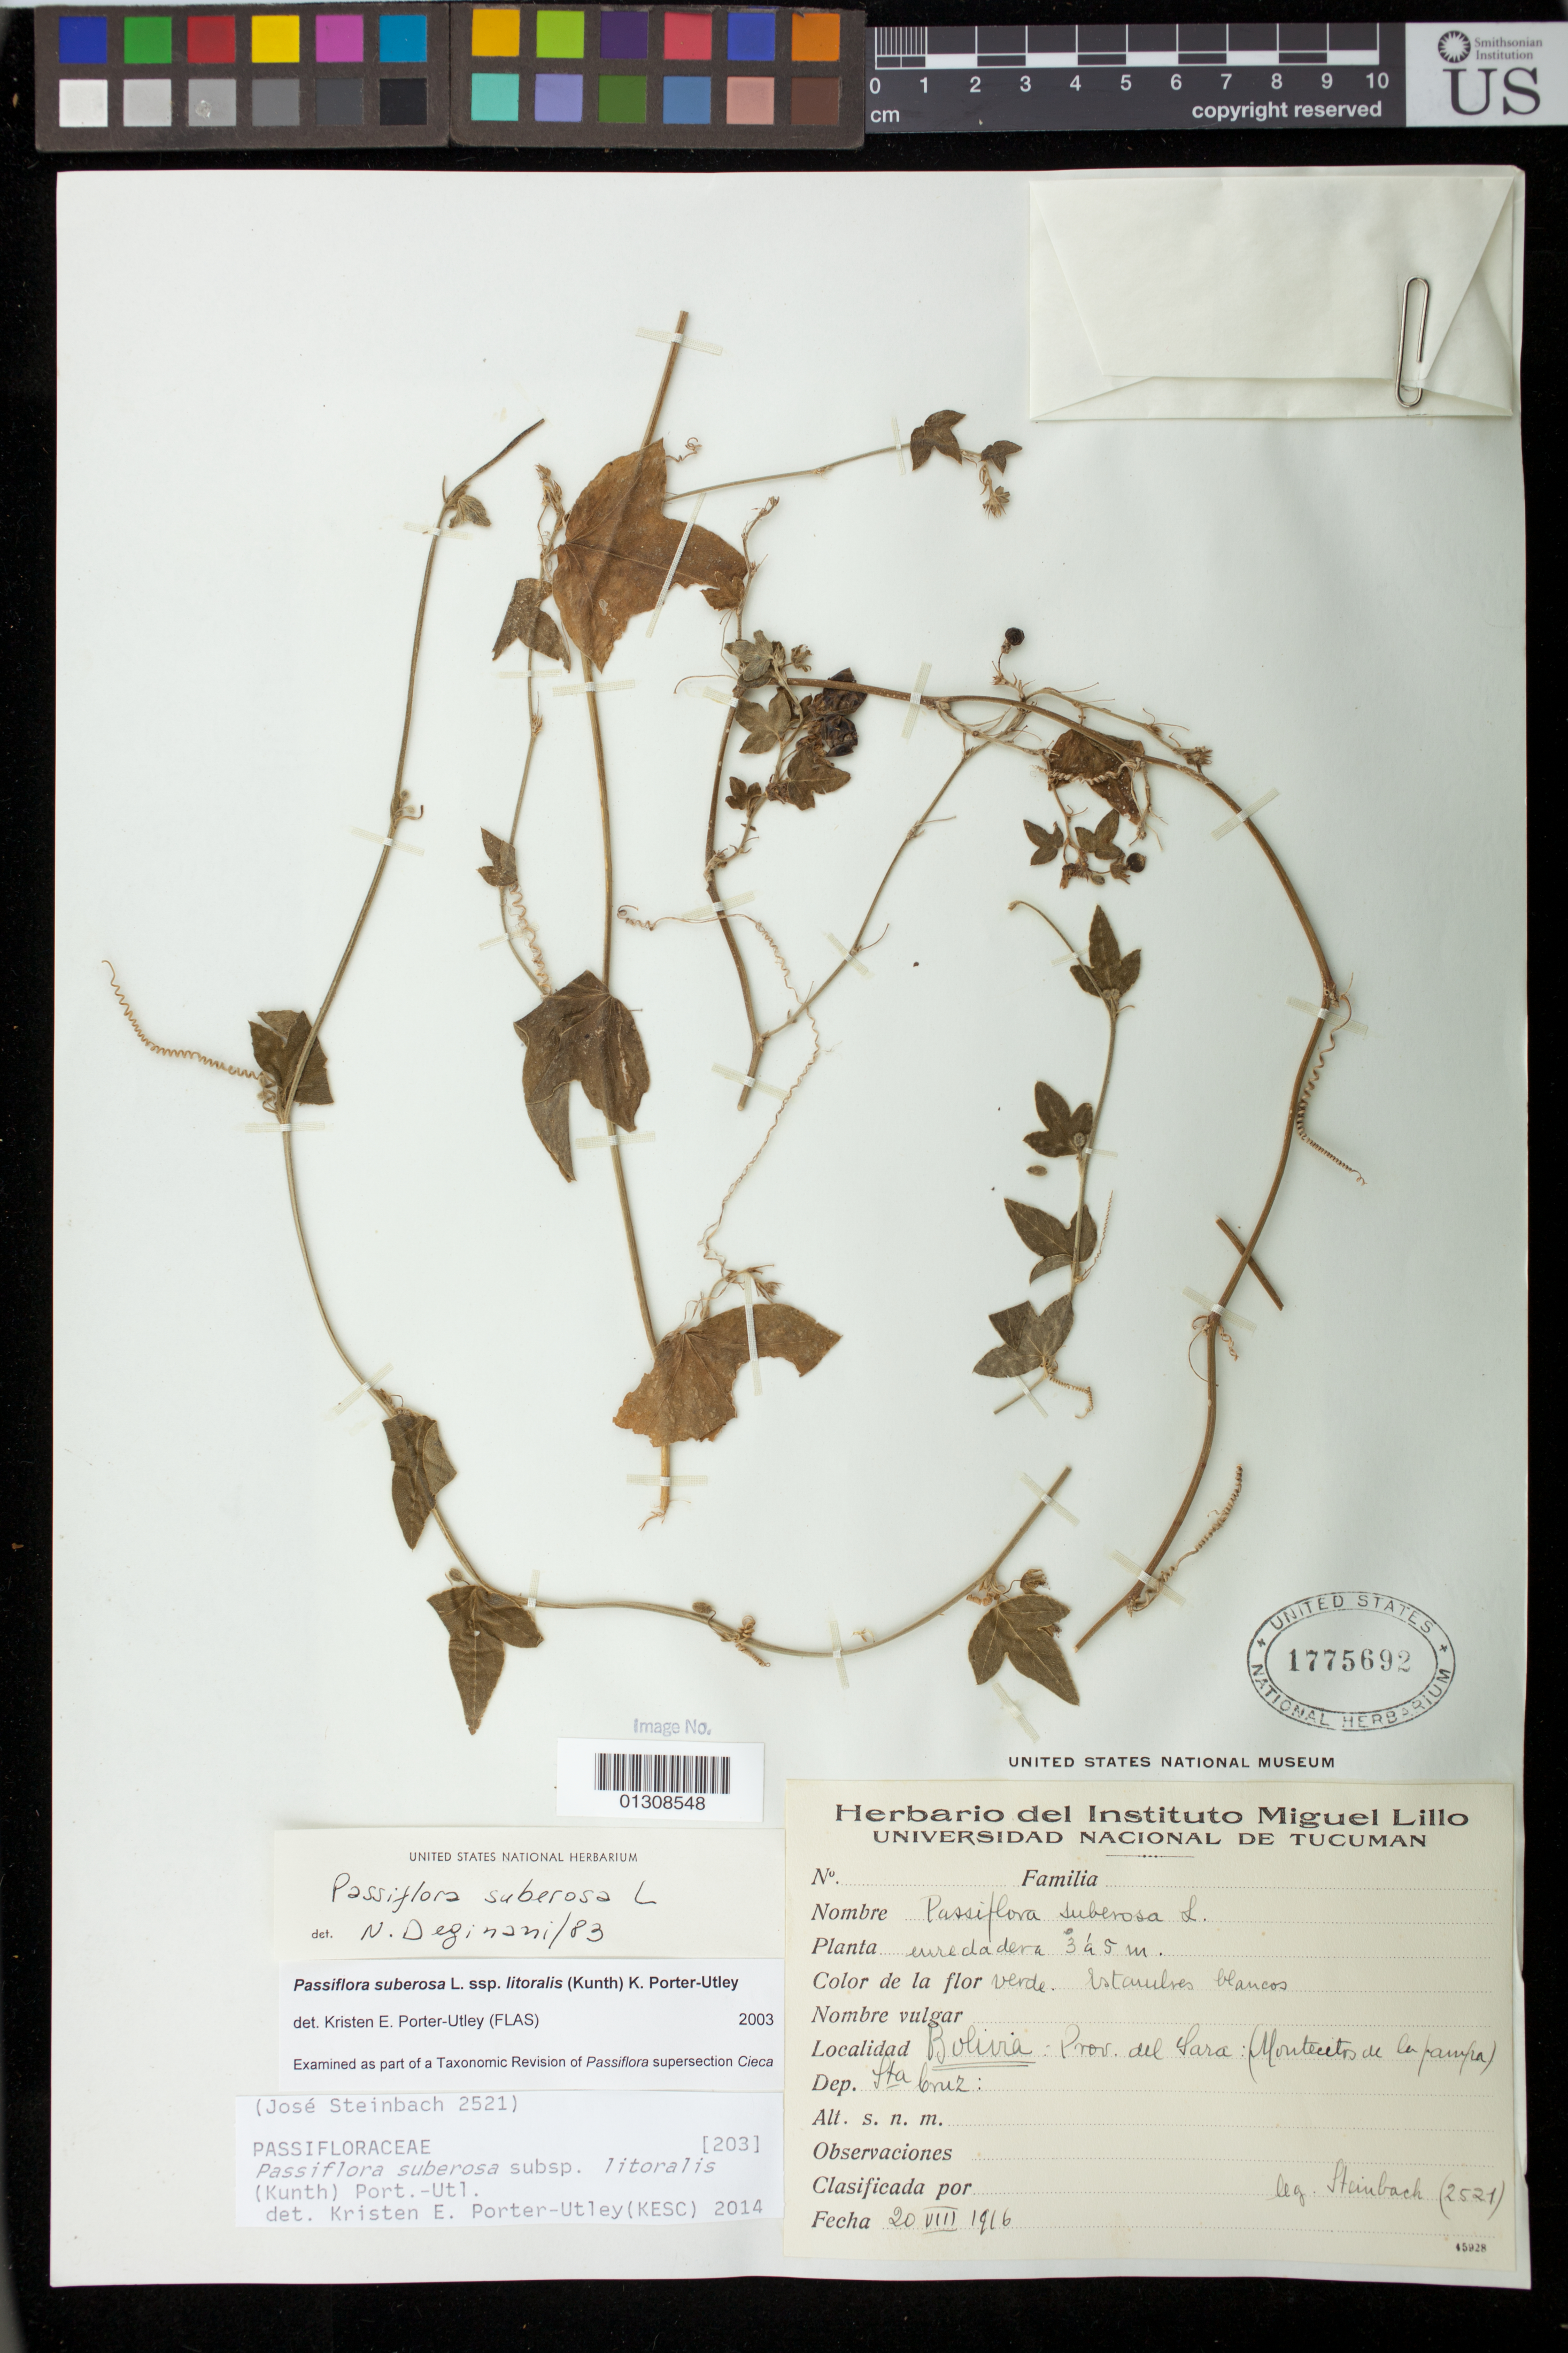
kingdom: Plantae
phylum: Tracheophyta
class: Magnoliopsida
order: Malpighiales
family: Passifloraceae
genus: Passiflora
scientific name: Passiflora suberosa subsp. litoralis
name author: (Kunth) Port.-Utl. et al.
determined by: Porter-Utley, K. E.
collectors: J. Steinbach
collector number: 2521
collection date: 1916-08-20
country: Bolivia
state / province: Santa Cruz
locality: Sara. Montecito de la pampa.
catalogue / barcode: US 1775692